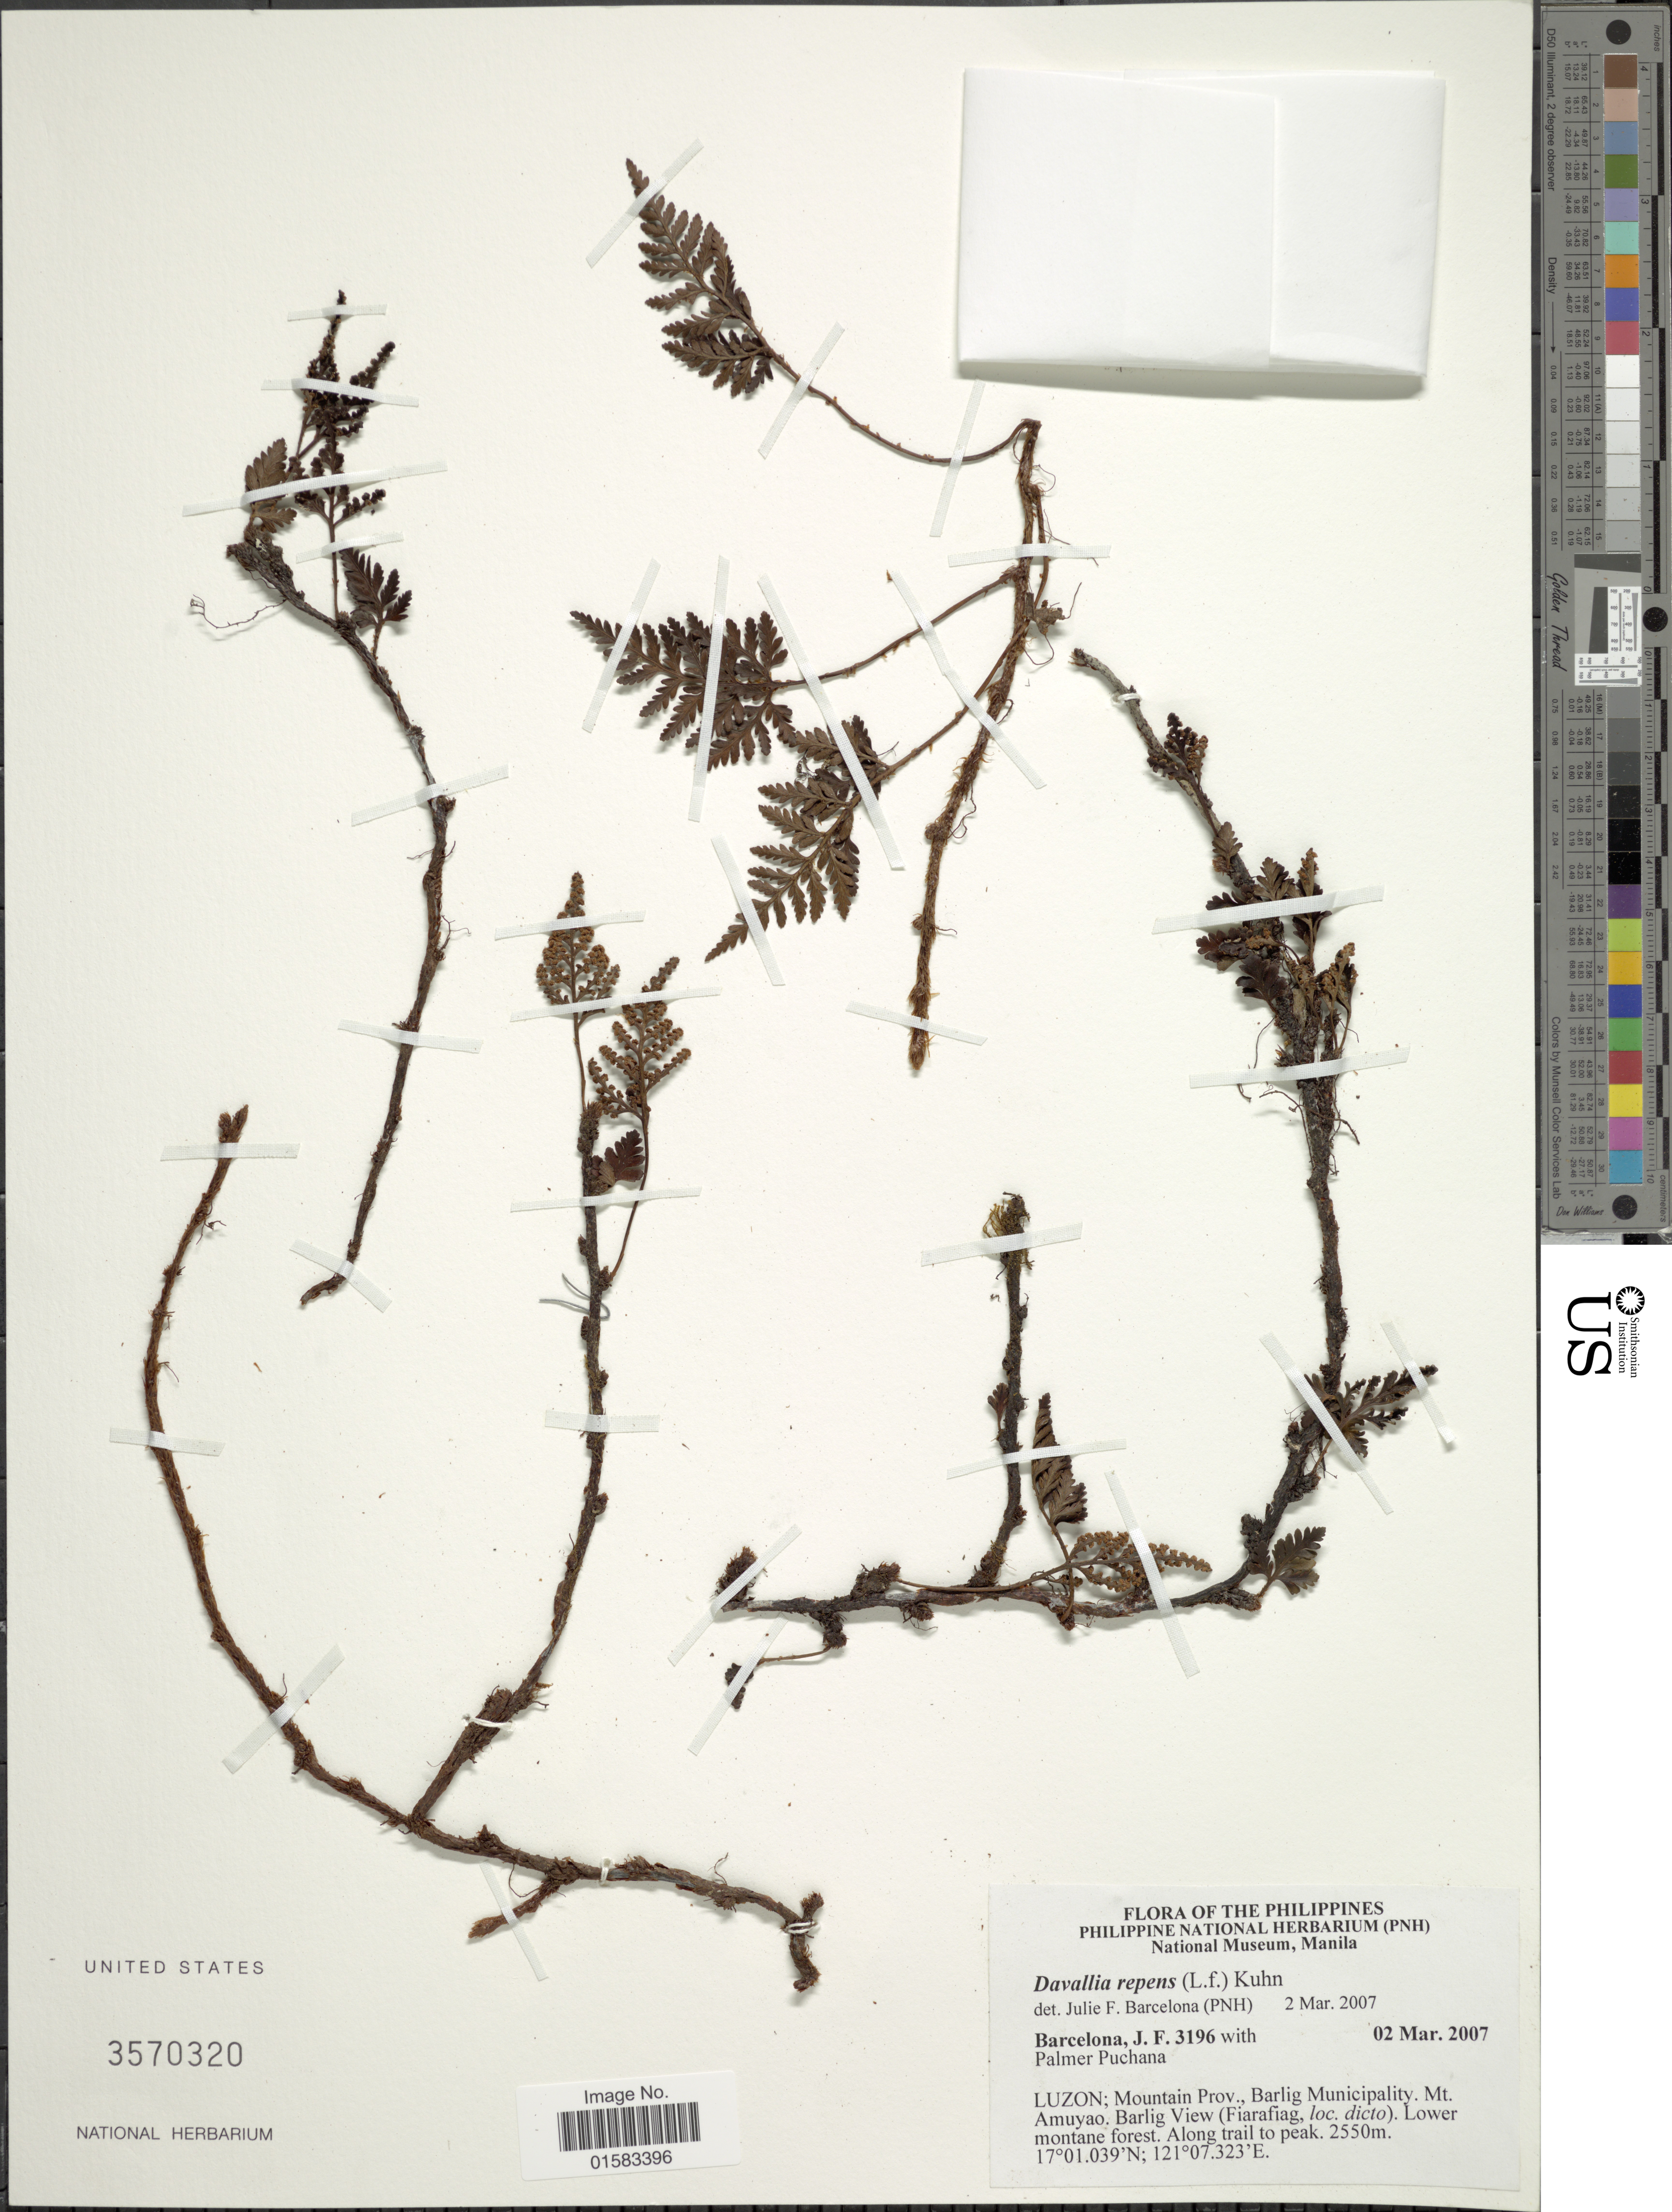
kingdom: Plantae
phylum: Tracheophyta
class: Polypodiopsida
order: Polypodiales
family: Davalliaceae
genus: Davallia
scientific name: Davallia repens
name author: (L. f.) Kuhn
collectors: J. F. Barcelona & P. Puchana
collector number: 3196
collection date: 2007-03-02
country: Philippines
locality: Luzon, Mountains Prov., Barlig Municipality. Mt. Amuyao, Barlig View (Fiarafiag, loc dicto), Lower montane forest, Along trail to peak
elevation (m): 2550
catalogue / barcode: US 3570320